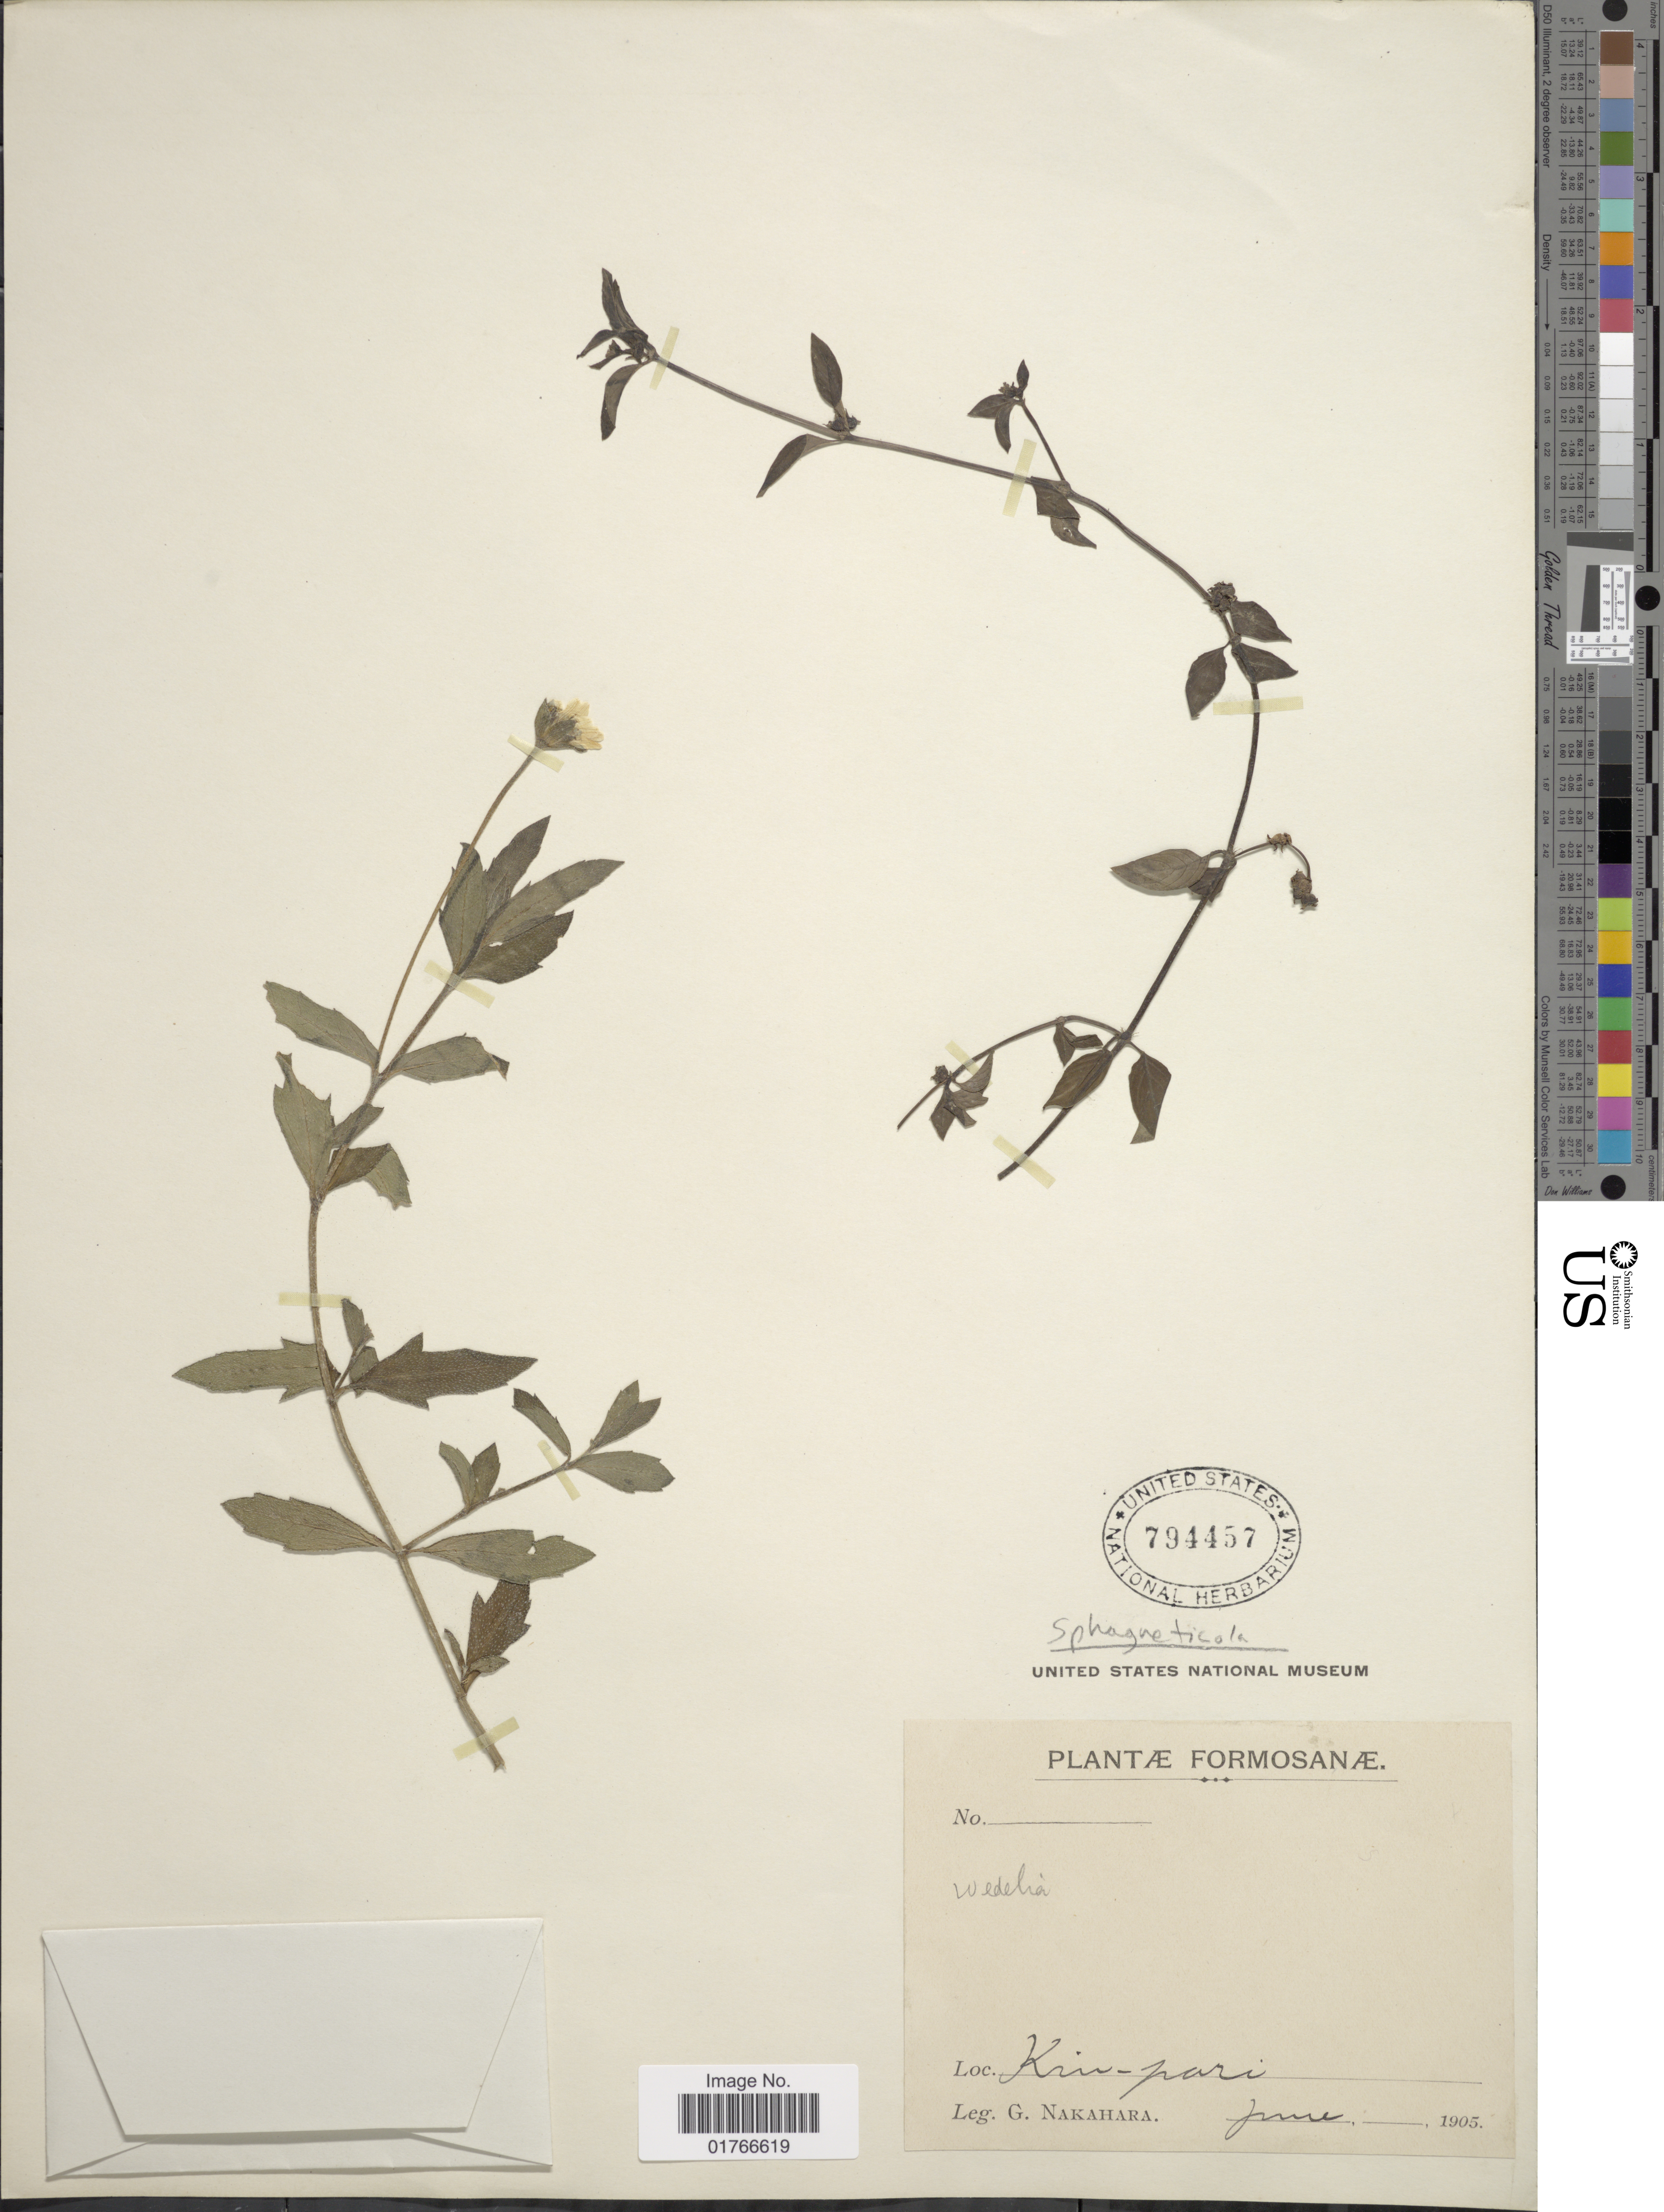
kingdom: Plantae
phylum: Tracheophyta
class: Magnoliopsida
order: Asterales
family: Asteraceae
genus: Sphagneticola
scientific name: Sphagneticola trilobata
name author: (L.) Pruski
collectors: G. Nakahara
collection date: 1905-06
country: Taiwan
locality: Formosanae, Krin-pari [interpreted]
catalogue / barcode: US 794457